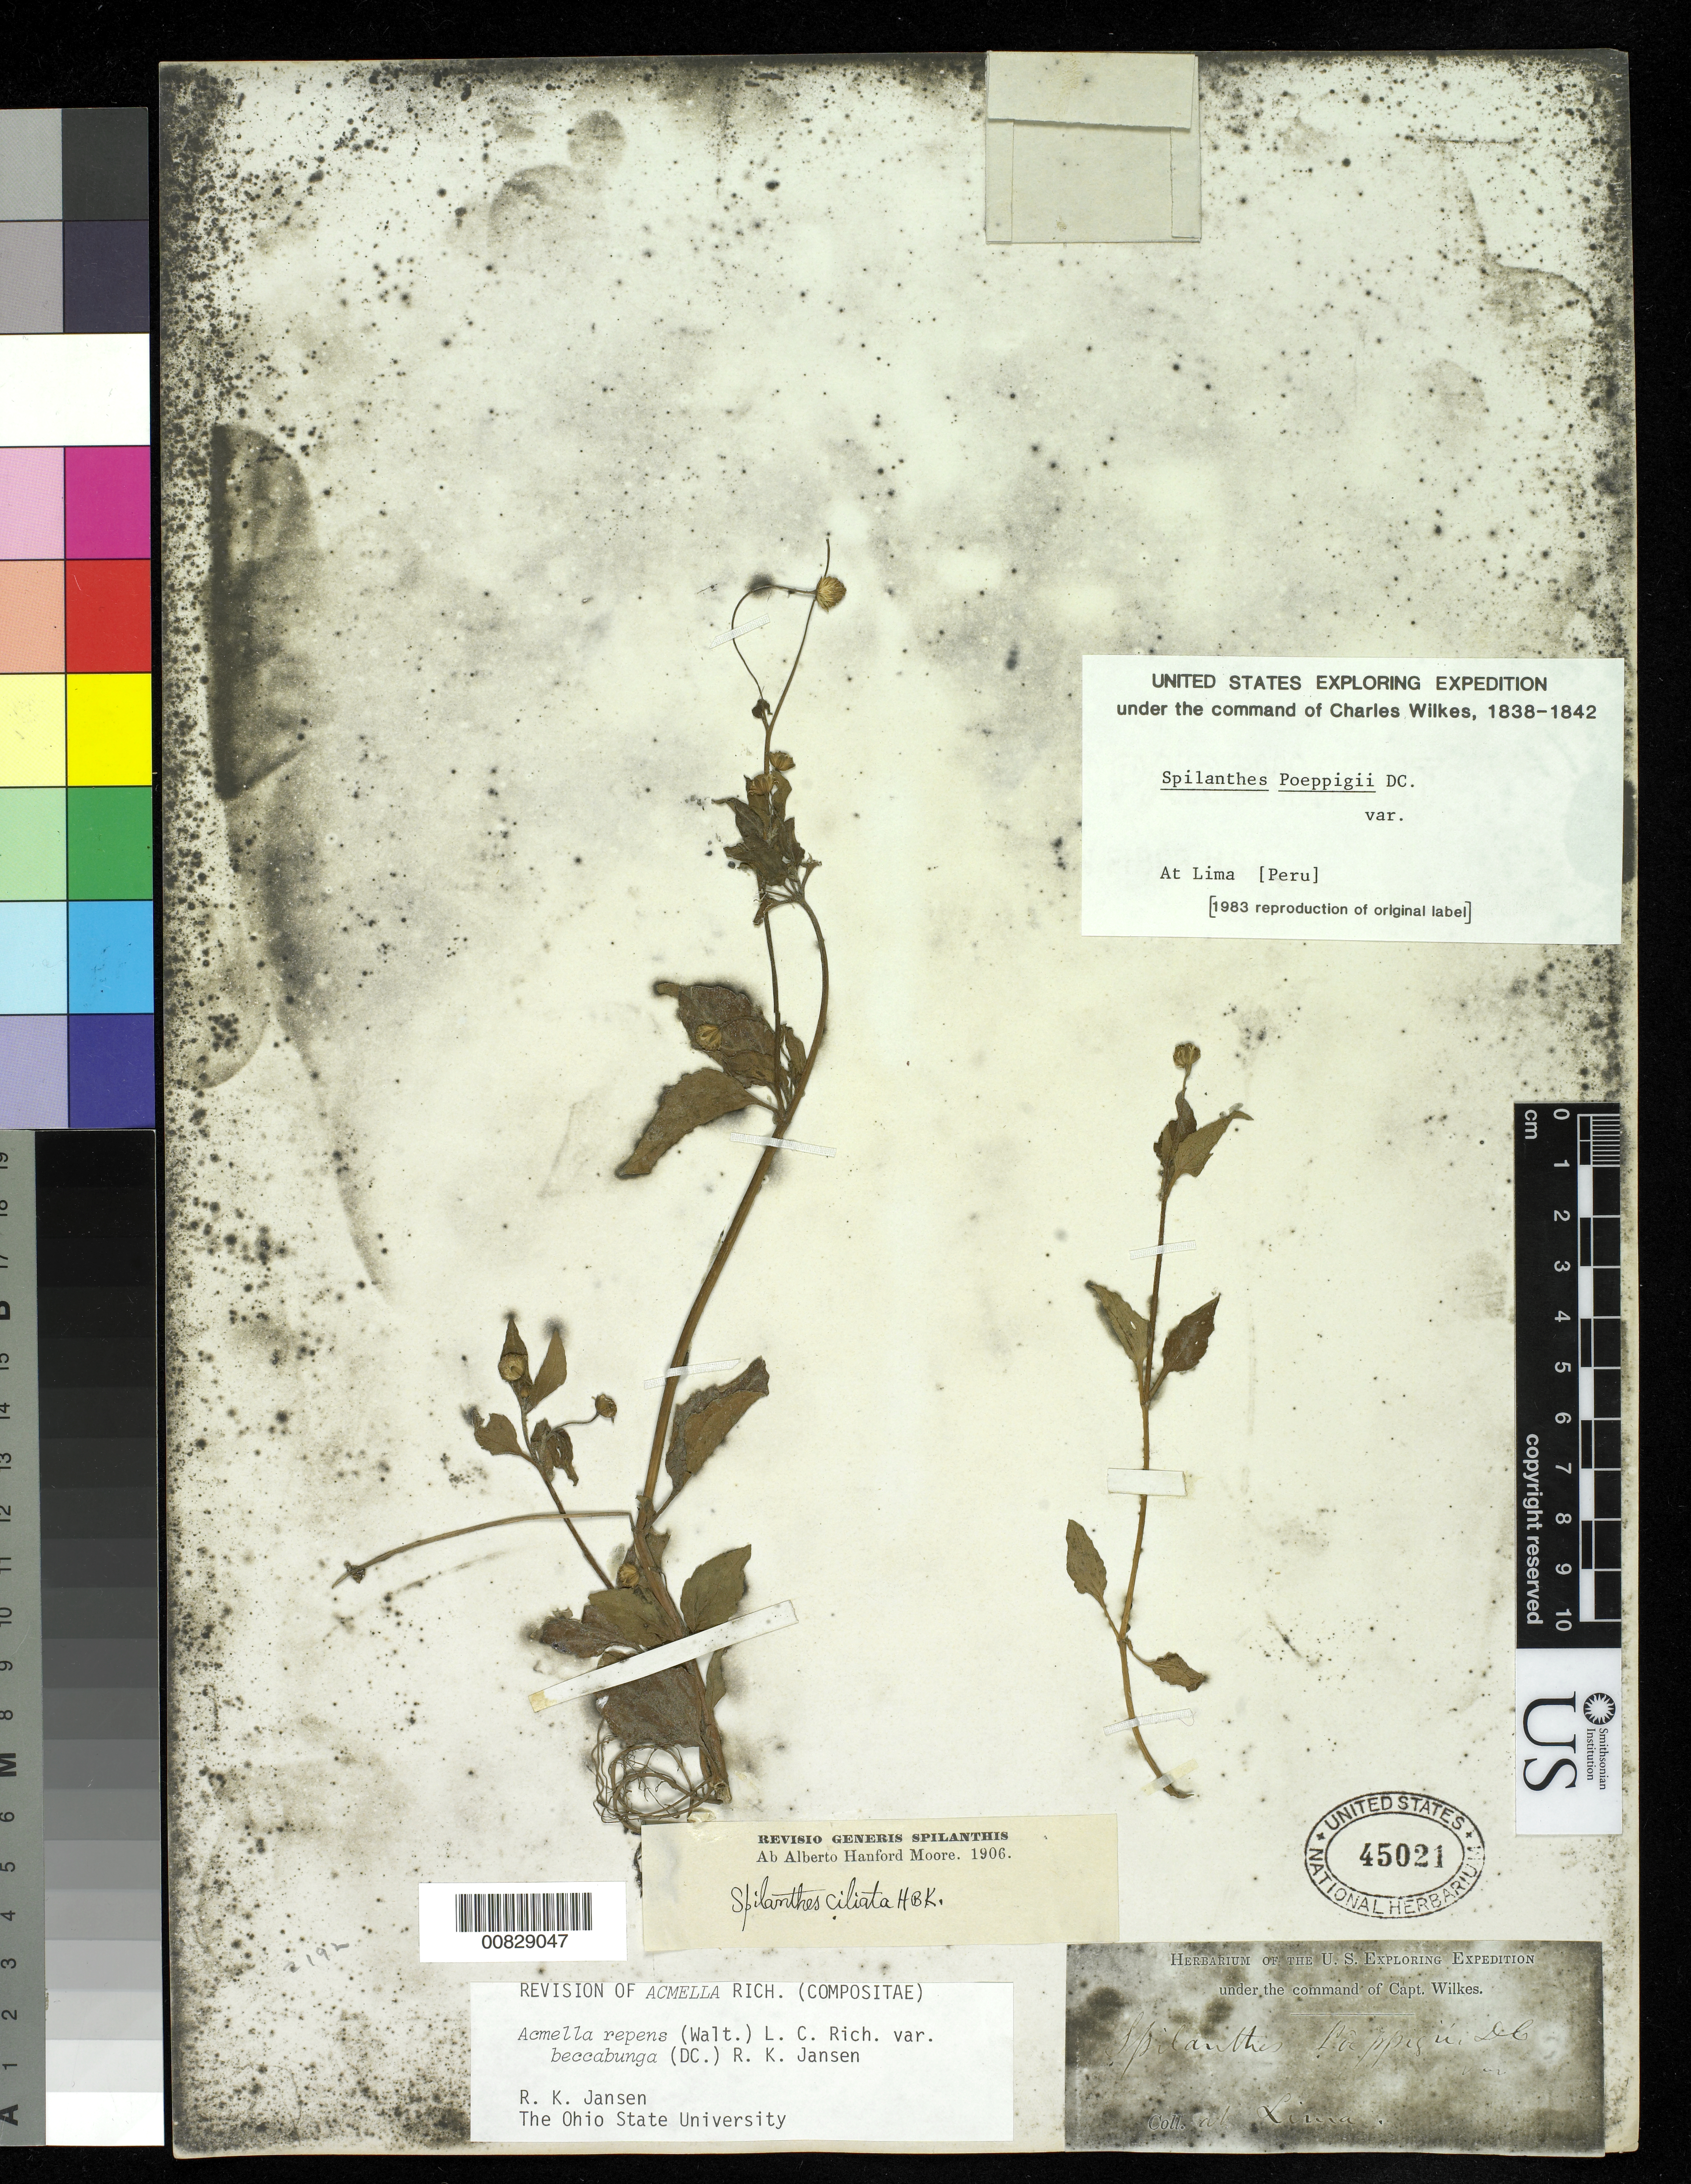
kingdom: Plantae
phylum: Tracheophyta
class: Magnoliopsida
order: Asterales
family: Asteraceae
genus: Acmella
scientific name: Acmella oppositifolia var. repens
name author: (Walter) R.K. Jansen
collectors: Wilkes Explor. Exped.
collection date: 1838/1842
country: Peru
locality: Lima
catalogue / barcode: US 45021